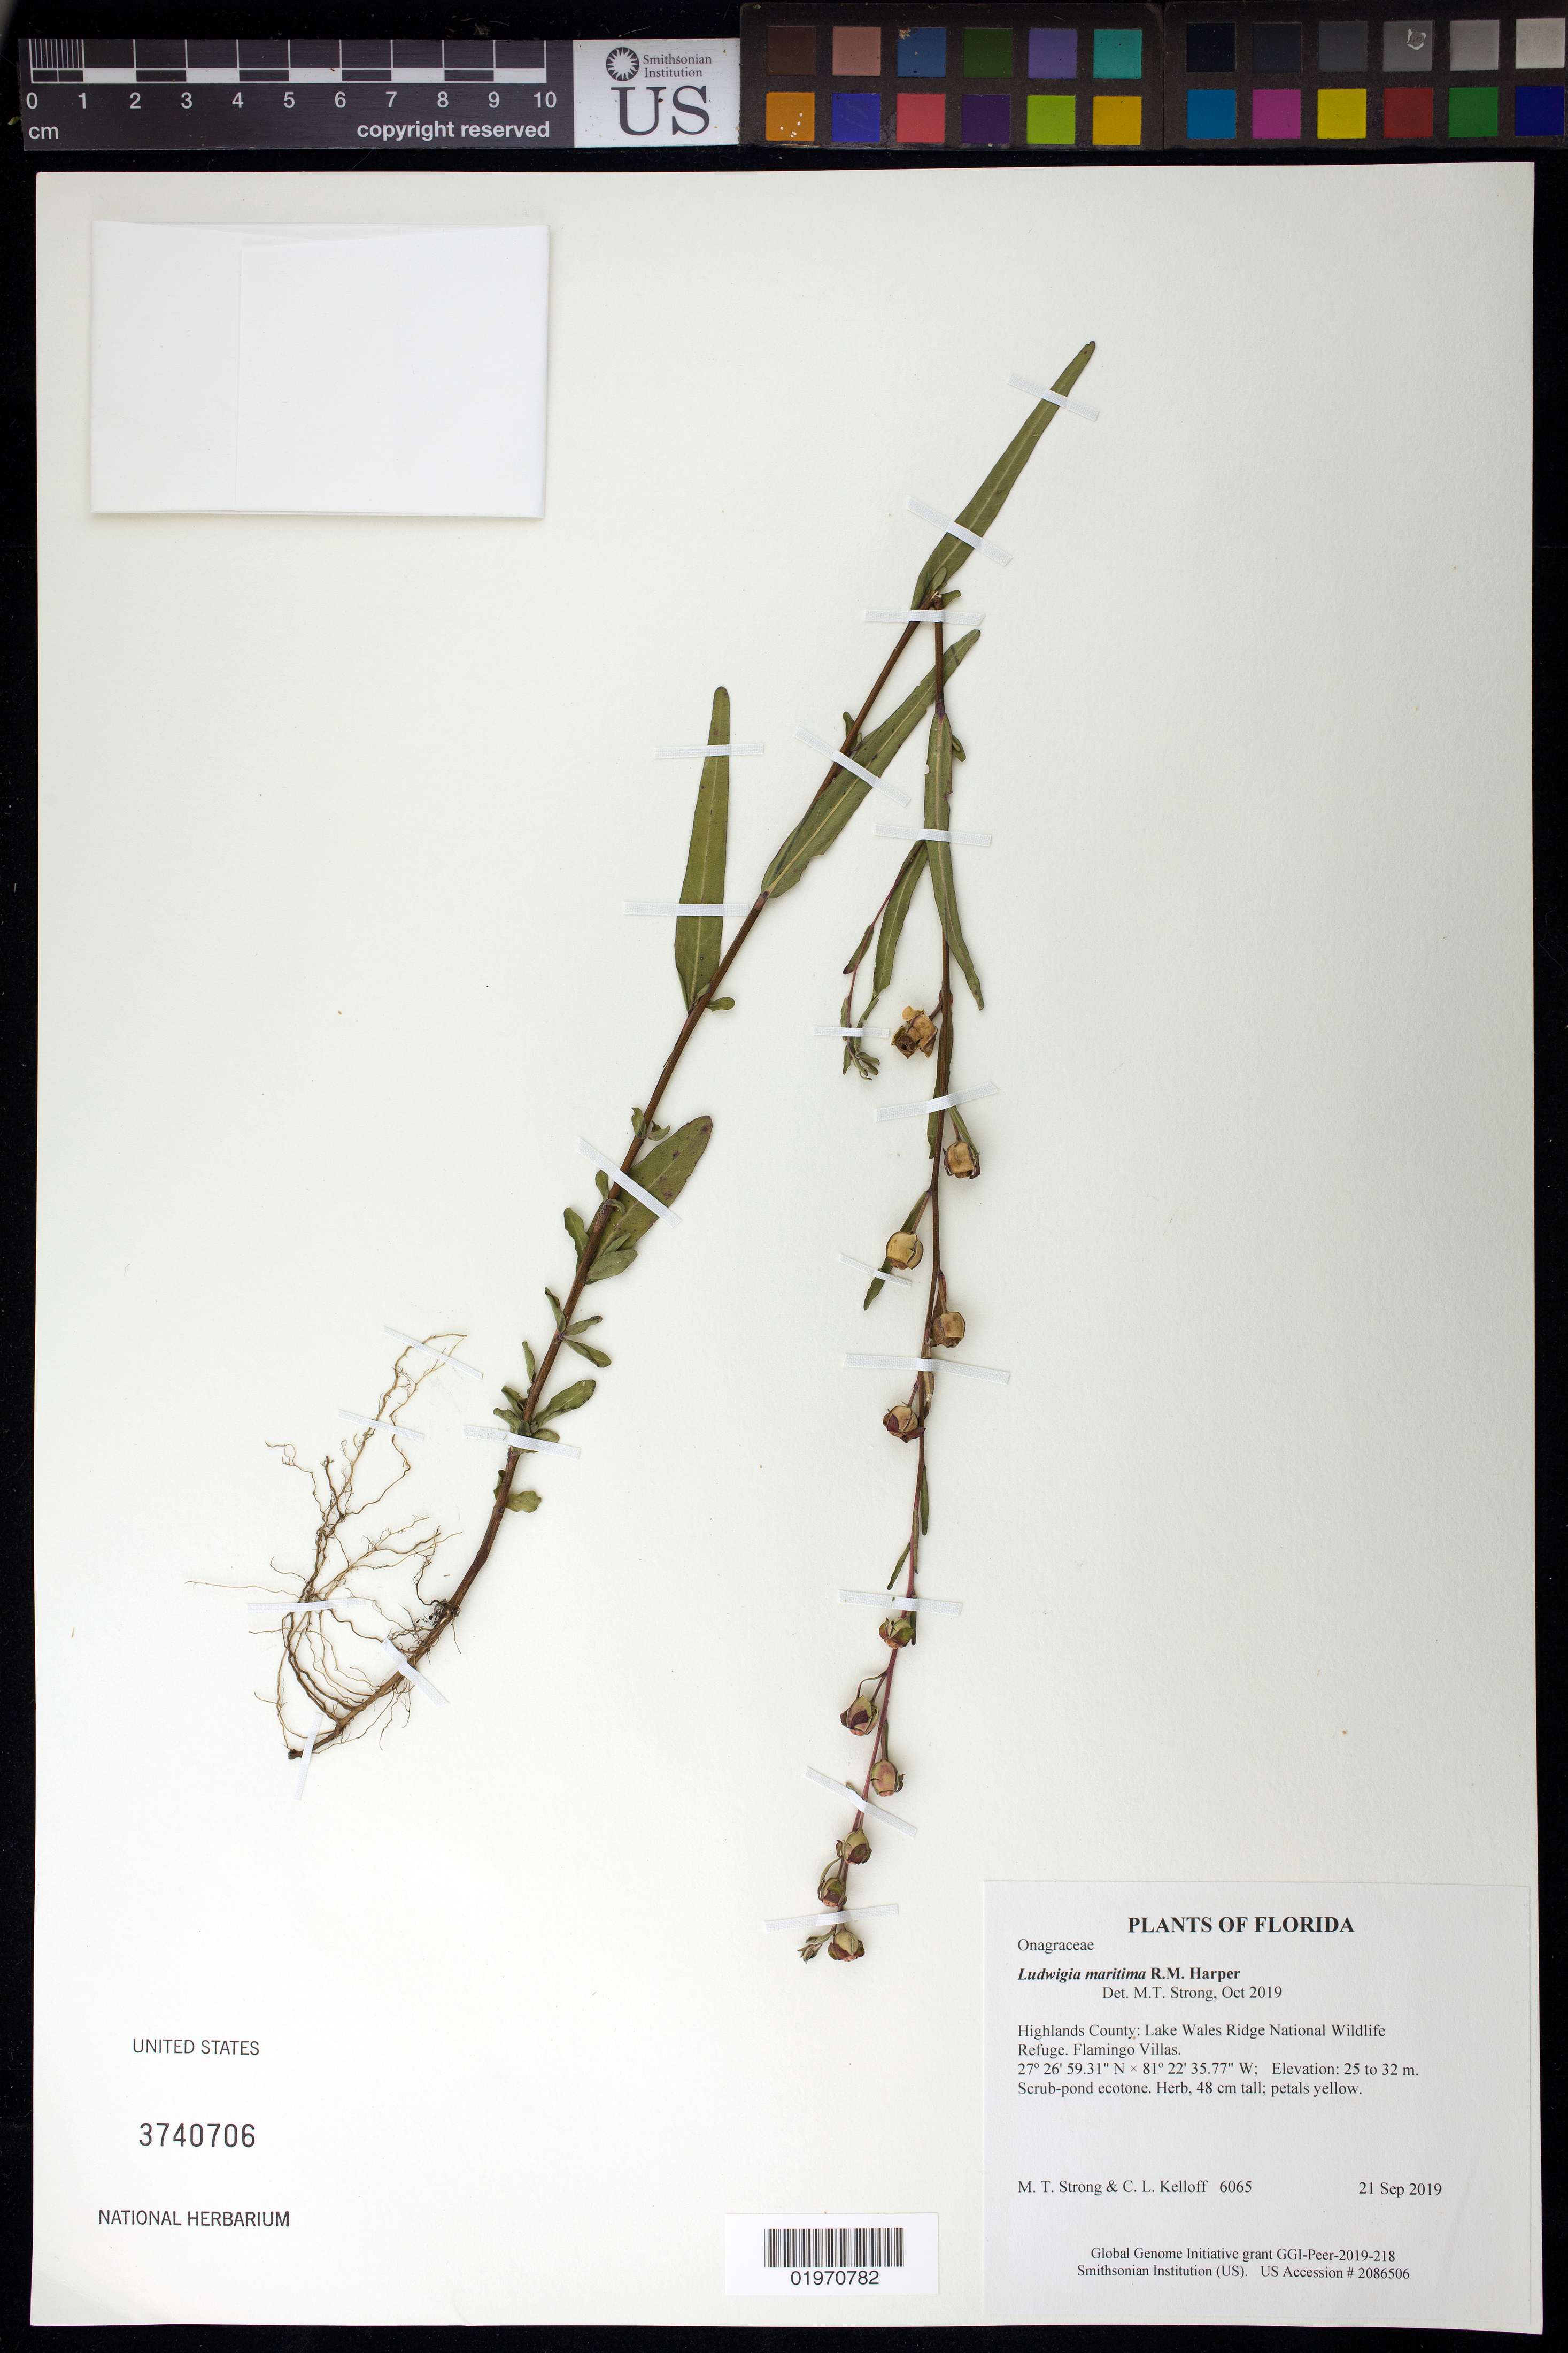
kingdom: Plantae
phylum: Tracheophyta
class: Magnoliopsida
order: Myrtales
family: Onagraceae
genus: Ludwigia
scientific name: Ludwigia maritima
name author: R.M. Harper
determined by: Strong, Mark T., (BOT), Smithsonian Institution - National Museum of Natural History (UNITED STATES)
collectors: M. T. Strong & C. L. Kelloff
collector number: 6065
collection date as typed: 21 Sep 2019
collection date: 2019-09-21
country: United States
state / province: Florida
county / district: Highlands County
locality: Lake Wales Ridge National Wildlife Refuge. Flamingo Villas.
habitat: Scrub-pond ecotone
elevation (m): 25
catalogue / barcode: US 3740706